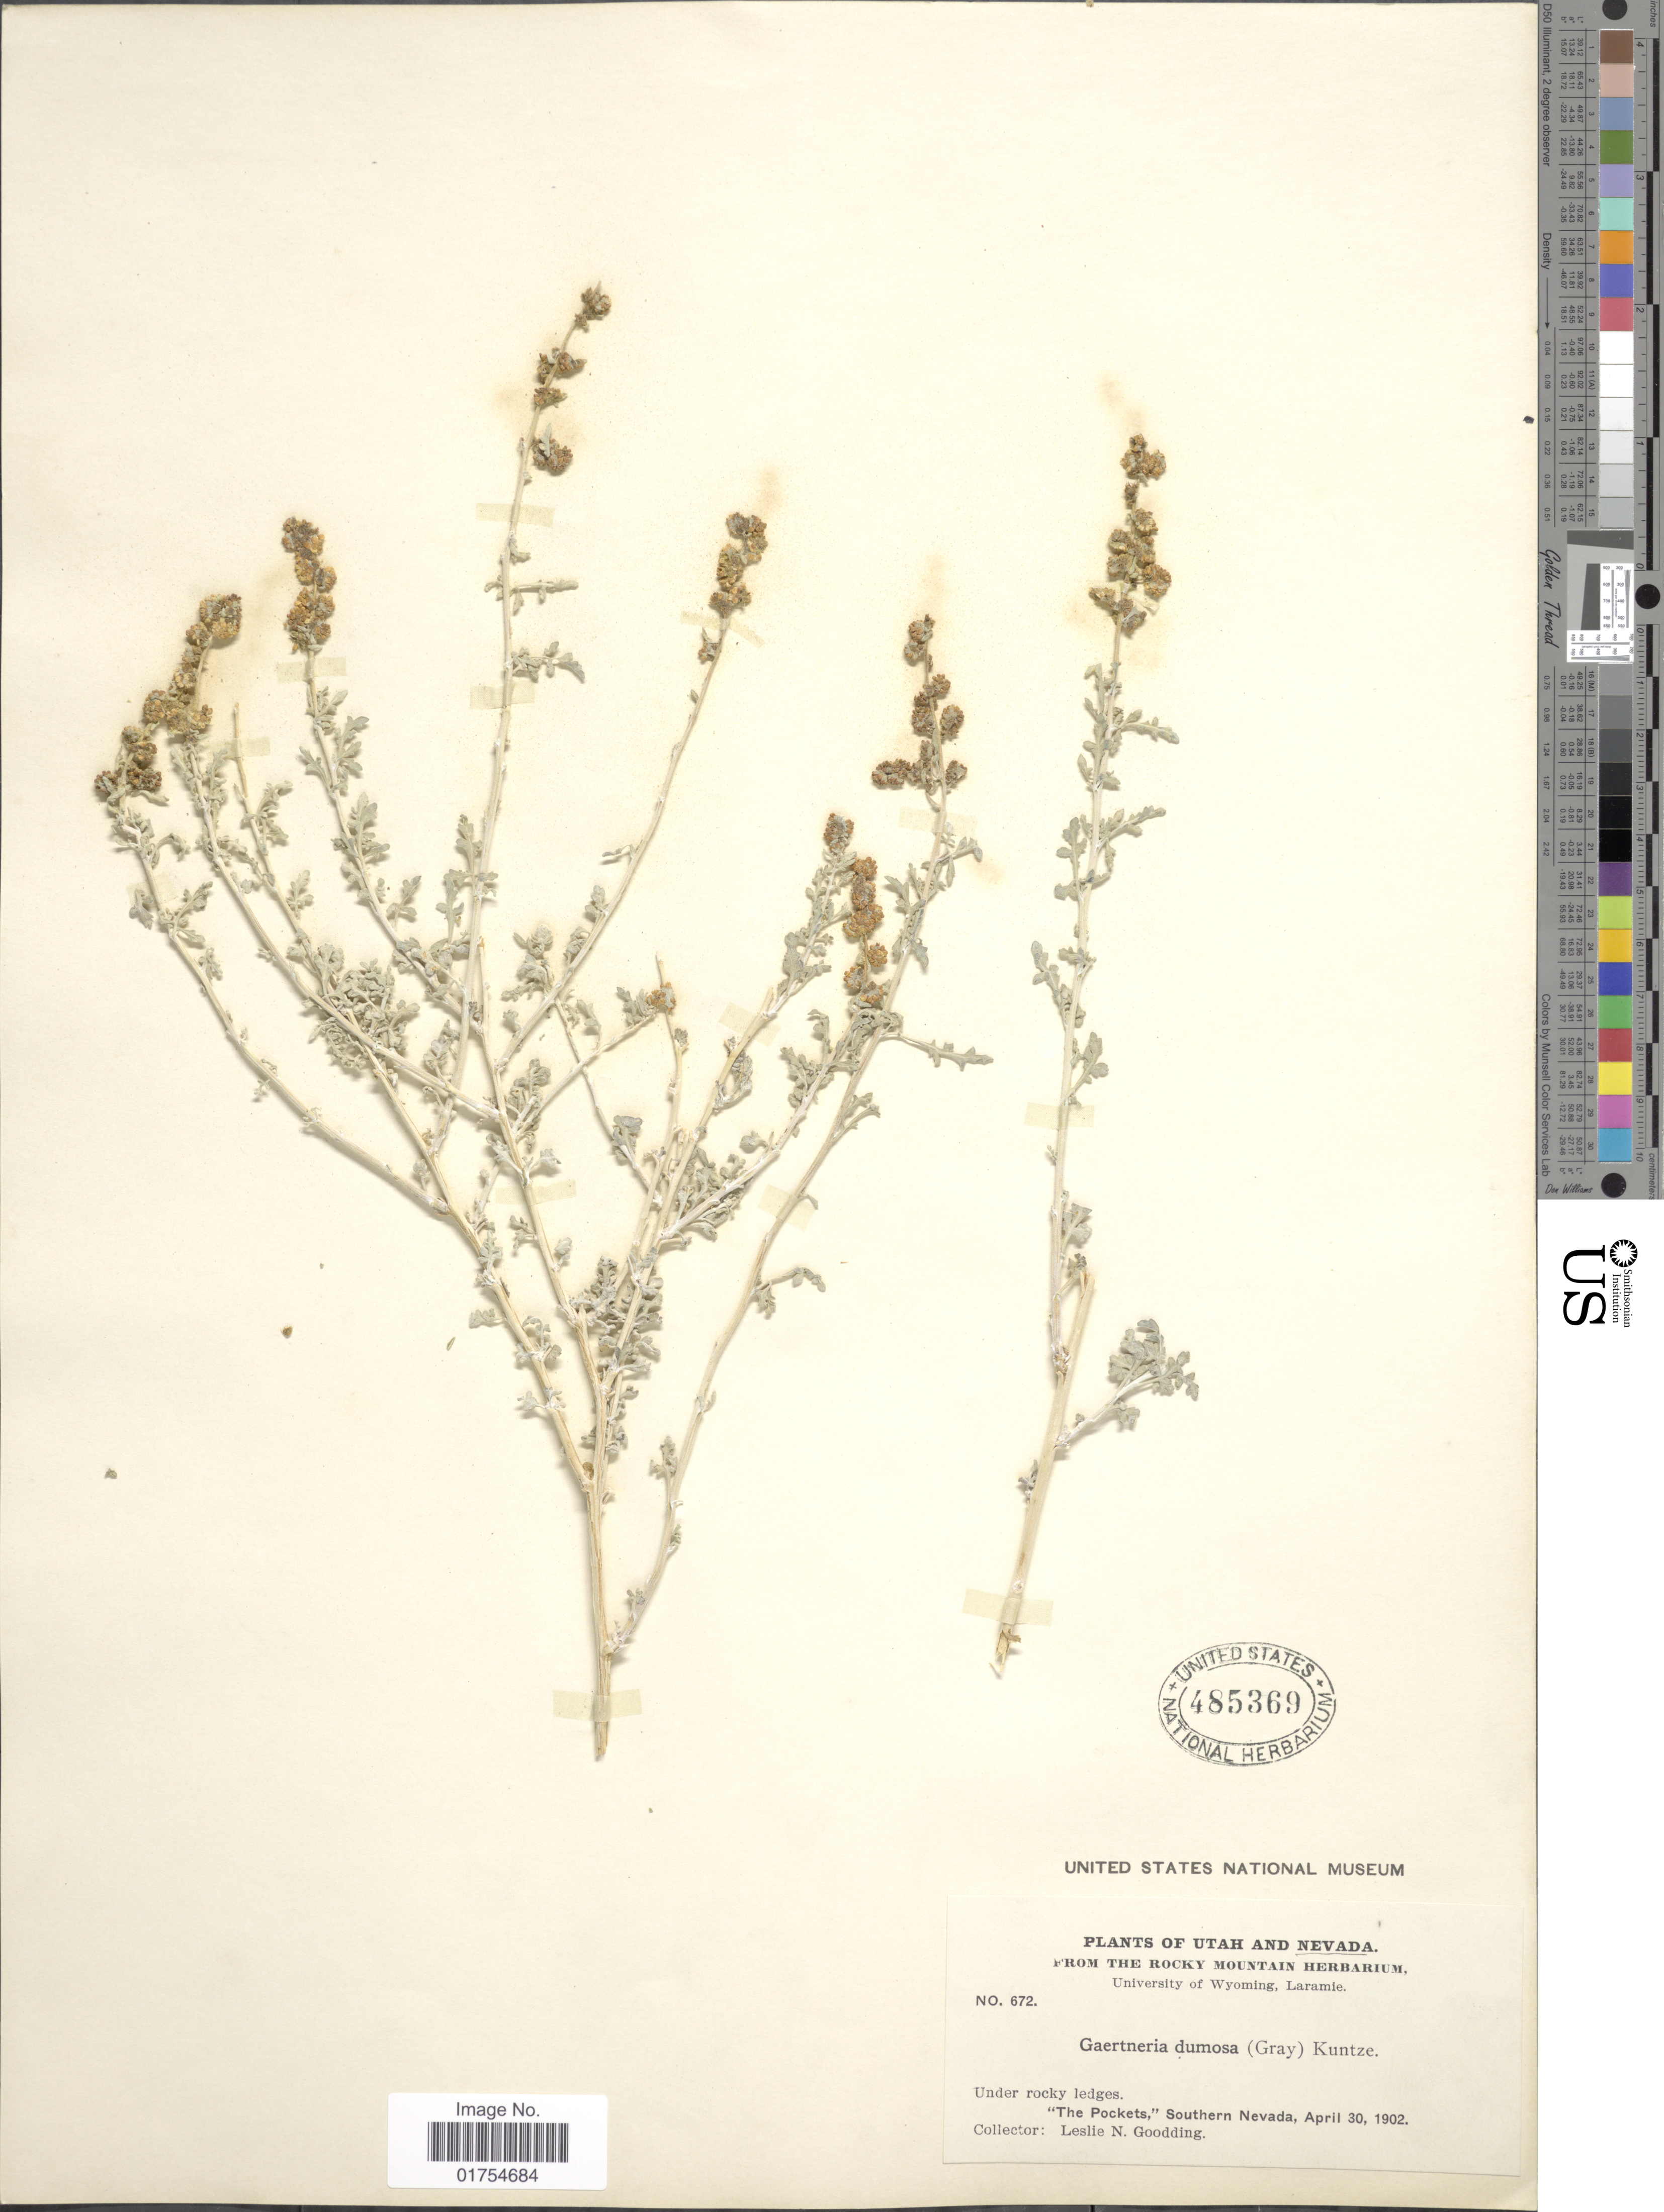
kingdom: Plantae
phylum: Tracheophyta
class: Magnoliopsida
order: Asterales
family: Asteraceae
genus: Franseria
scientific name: Franseria dumosa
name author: A. Gray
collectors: L. N. Goodding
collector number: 672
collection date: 1902-04-30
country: United States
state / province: Nevada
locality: The Pocktes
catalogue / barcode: US 485369